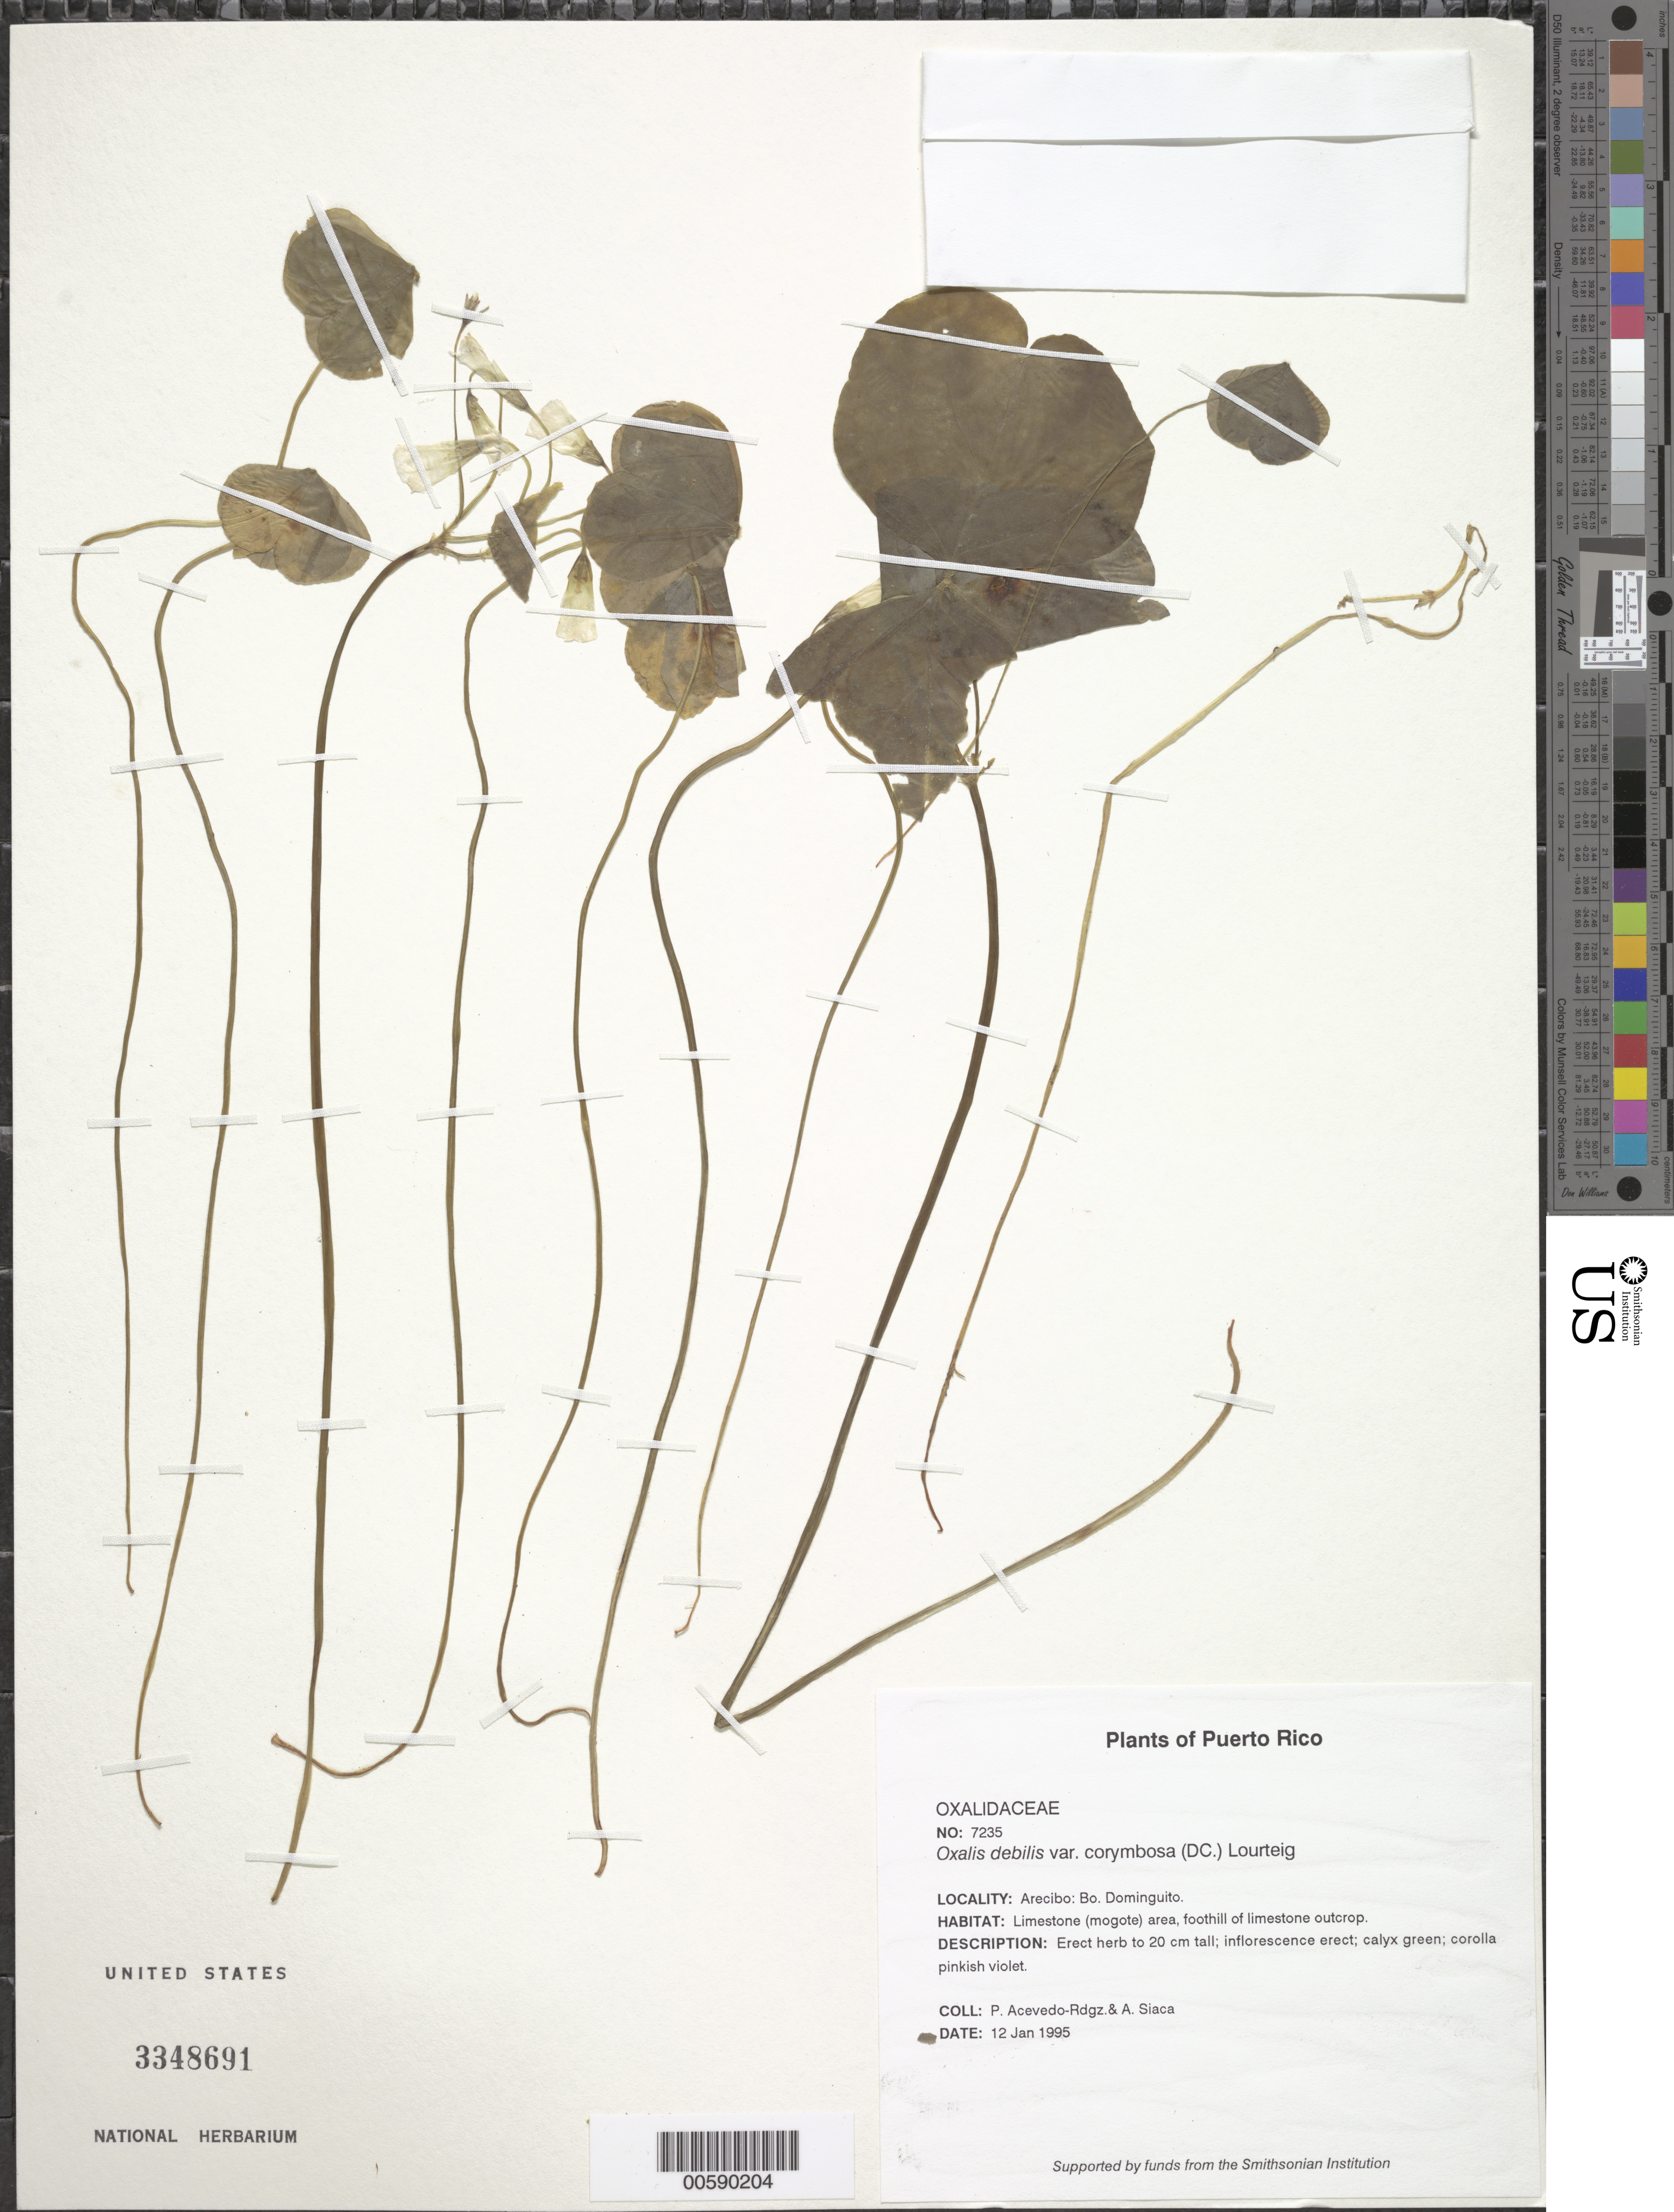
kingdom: Plantae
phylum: Tracheophyta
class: Magnoliopsida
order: Oxalidales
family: Oxalidaceae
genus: Oxalis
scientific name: Oxalis debilis var. corymbosa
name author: (DC.) Lourteig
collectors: P. Acevedo-Rodr. & A. Siaca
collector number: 7235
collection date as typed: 12 Jan 1995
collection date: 1995-01-12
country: Puerto Rico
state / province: Arecibo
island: Puerto Rico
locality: Arecibo; Bo. Dominguito.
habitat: Limestone (mogote) area, foothill of limestone outcrop.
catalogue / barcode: US 3348691